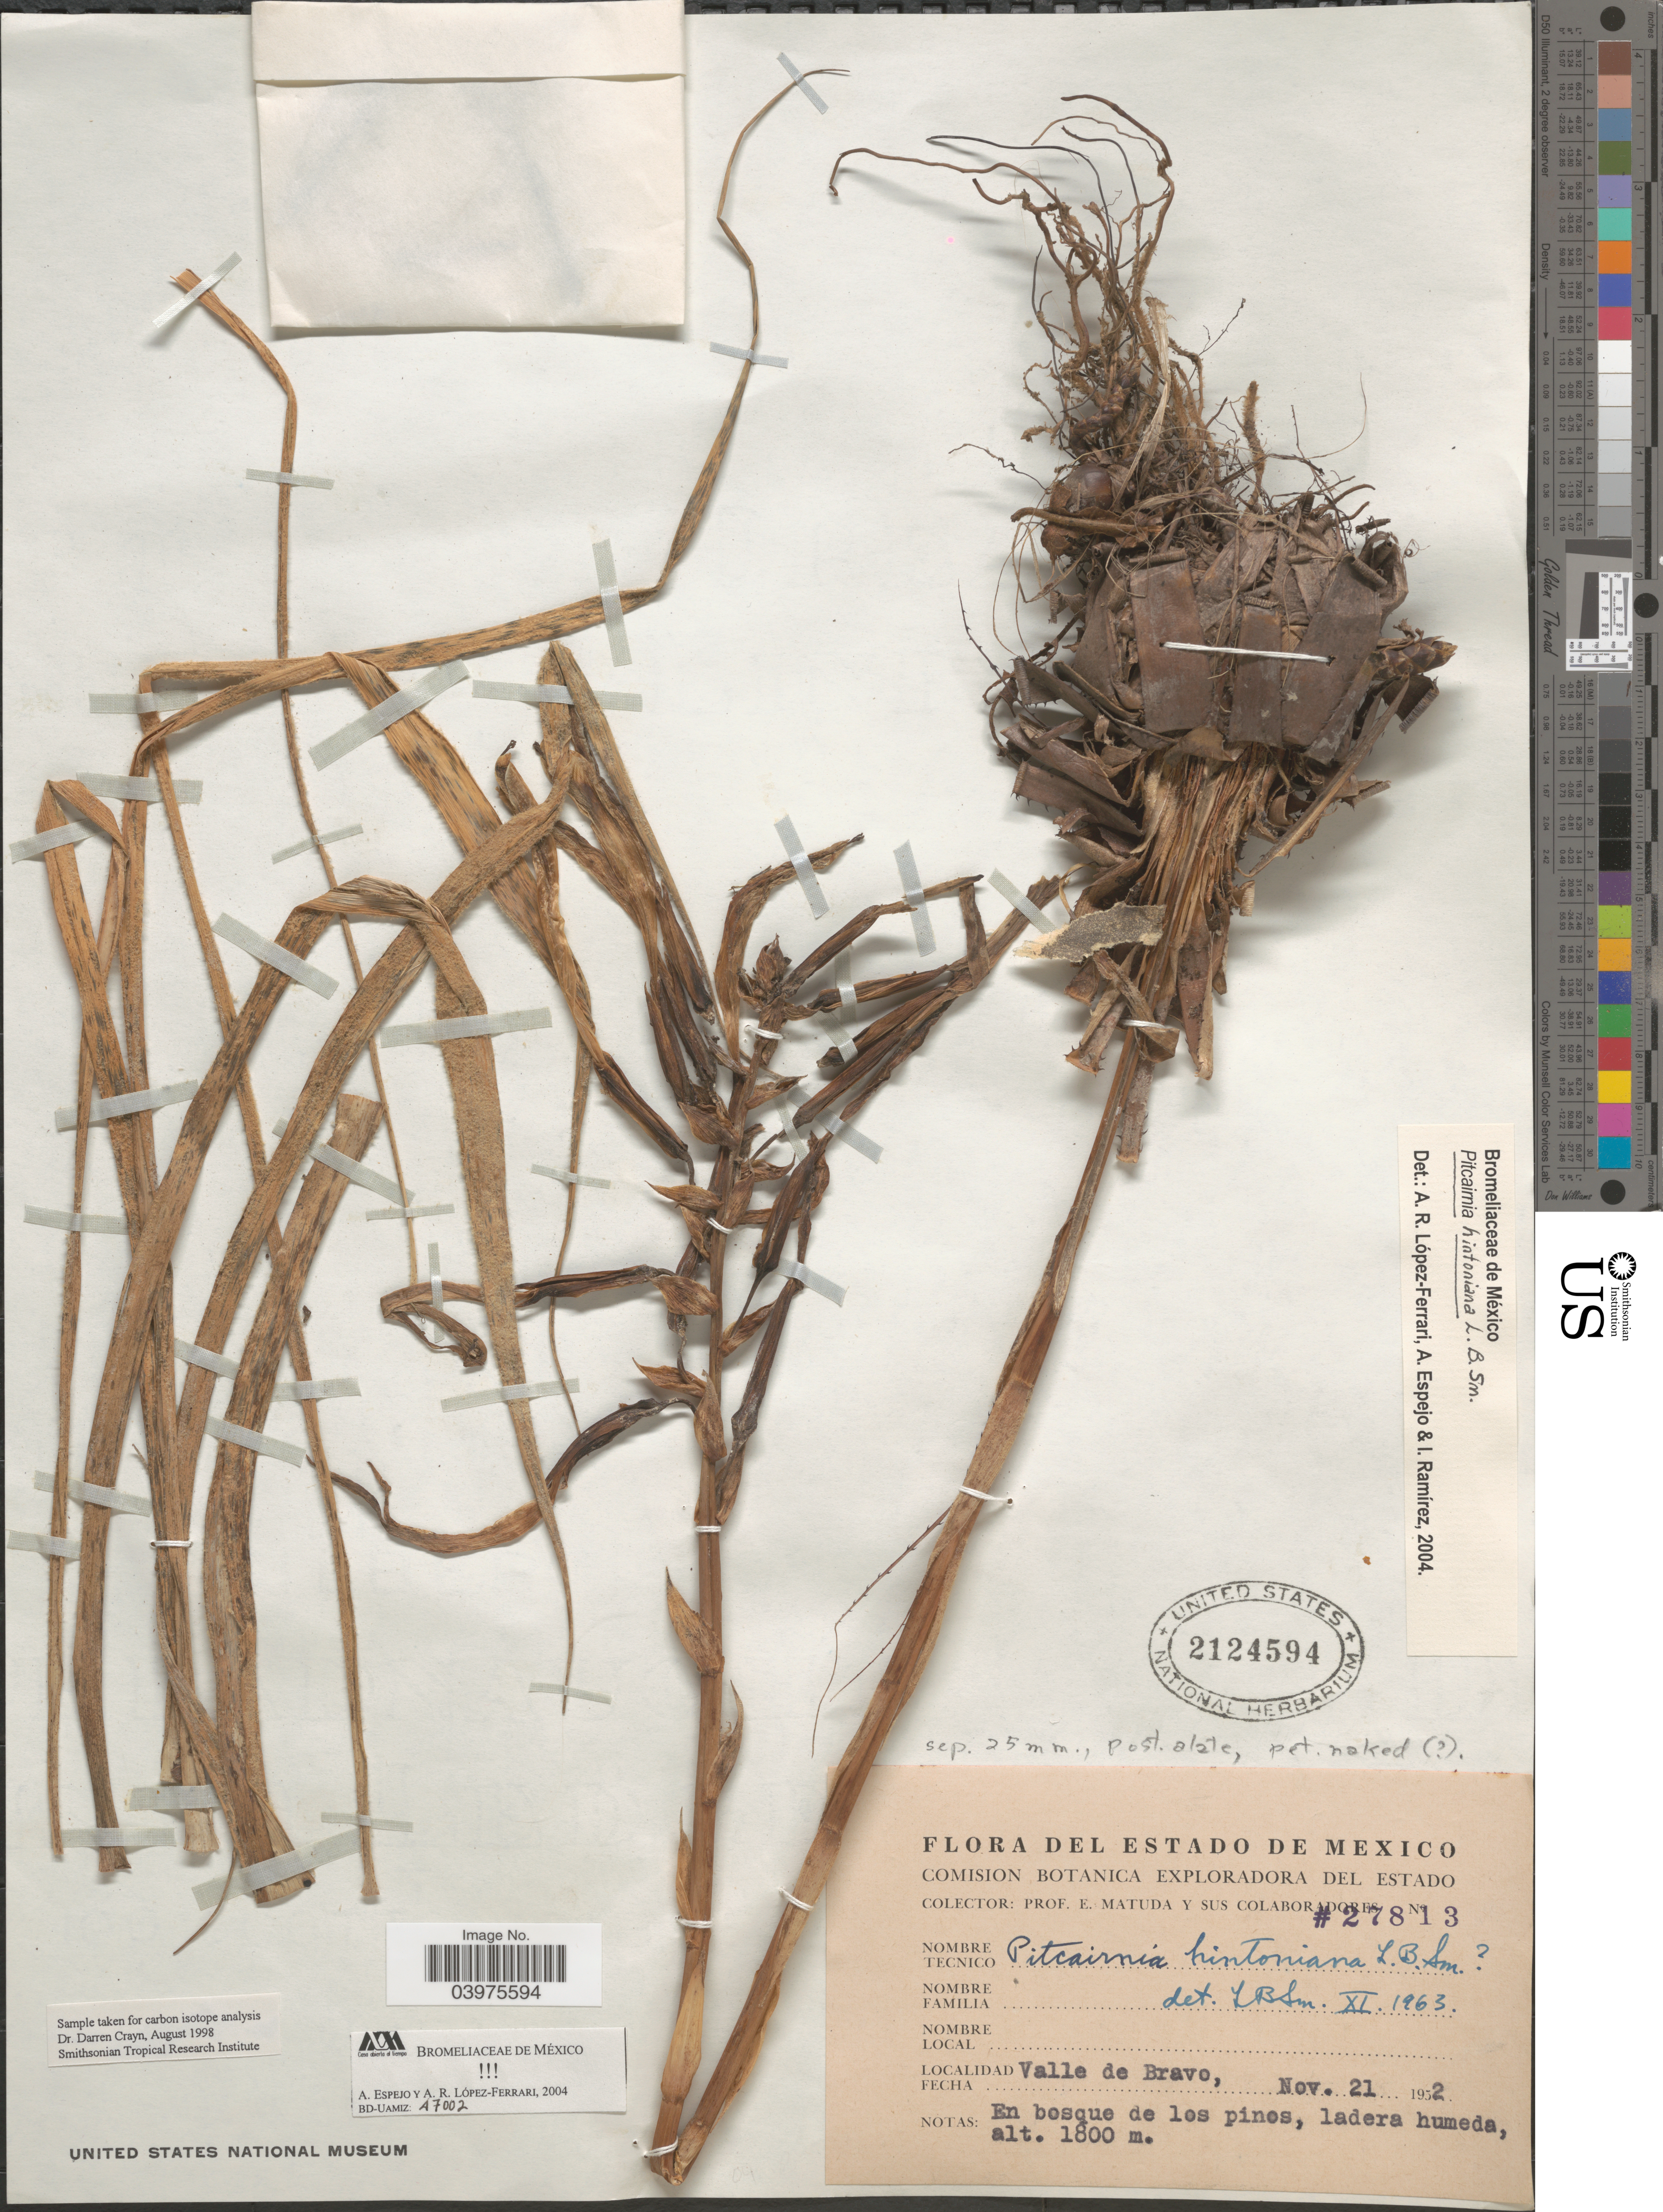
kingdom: Plantae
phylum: Tracheophyta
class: Liliopsida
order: Poales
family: Bromeliaceae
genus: Pitcairnia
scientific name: Pitcairnia hintoniana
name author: L.B. Sm.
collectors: E. Matuda & Sus Colaboradores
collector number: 27813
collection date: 1952-11-21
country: Mexico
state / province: México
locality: Valle de Bravo.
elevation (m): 1800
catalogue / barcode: US 2124594